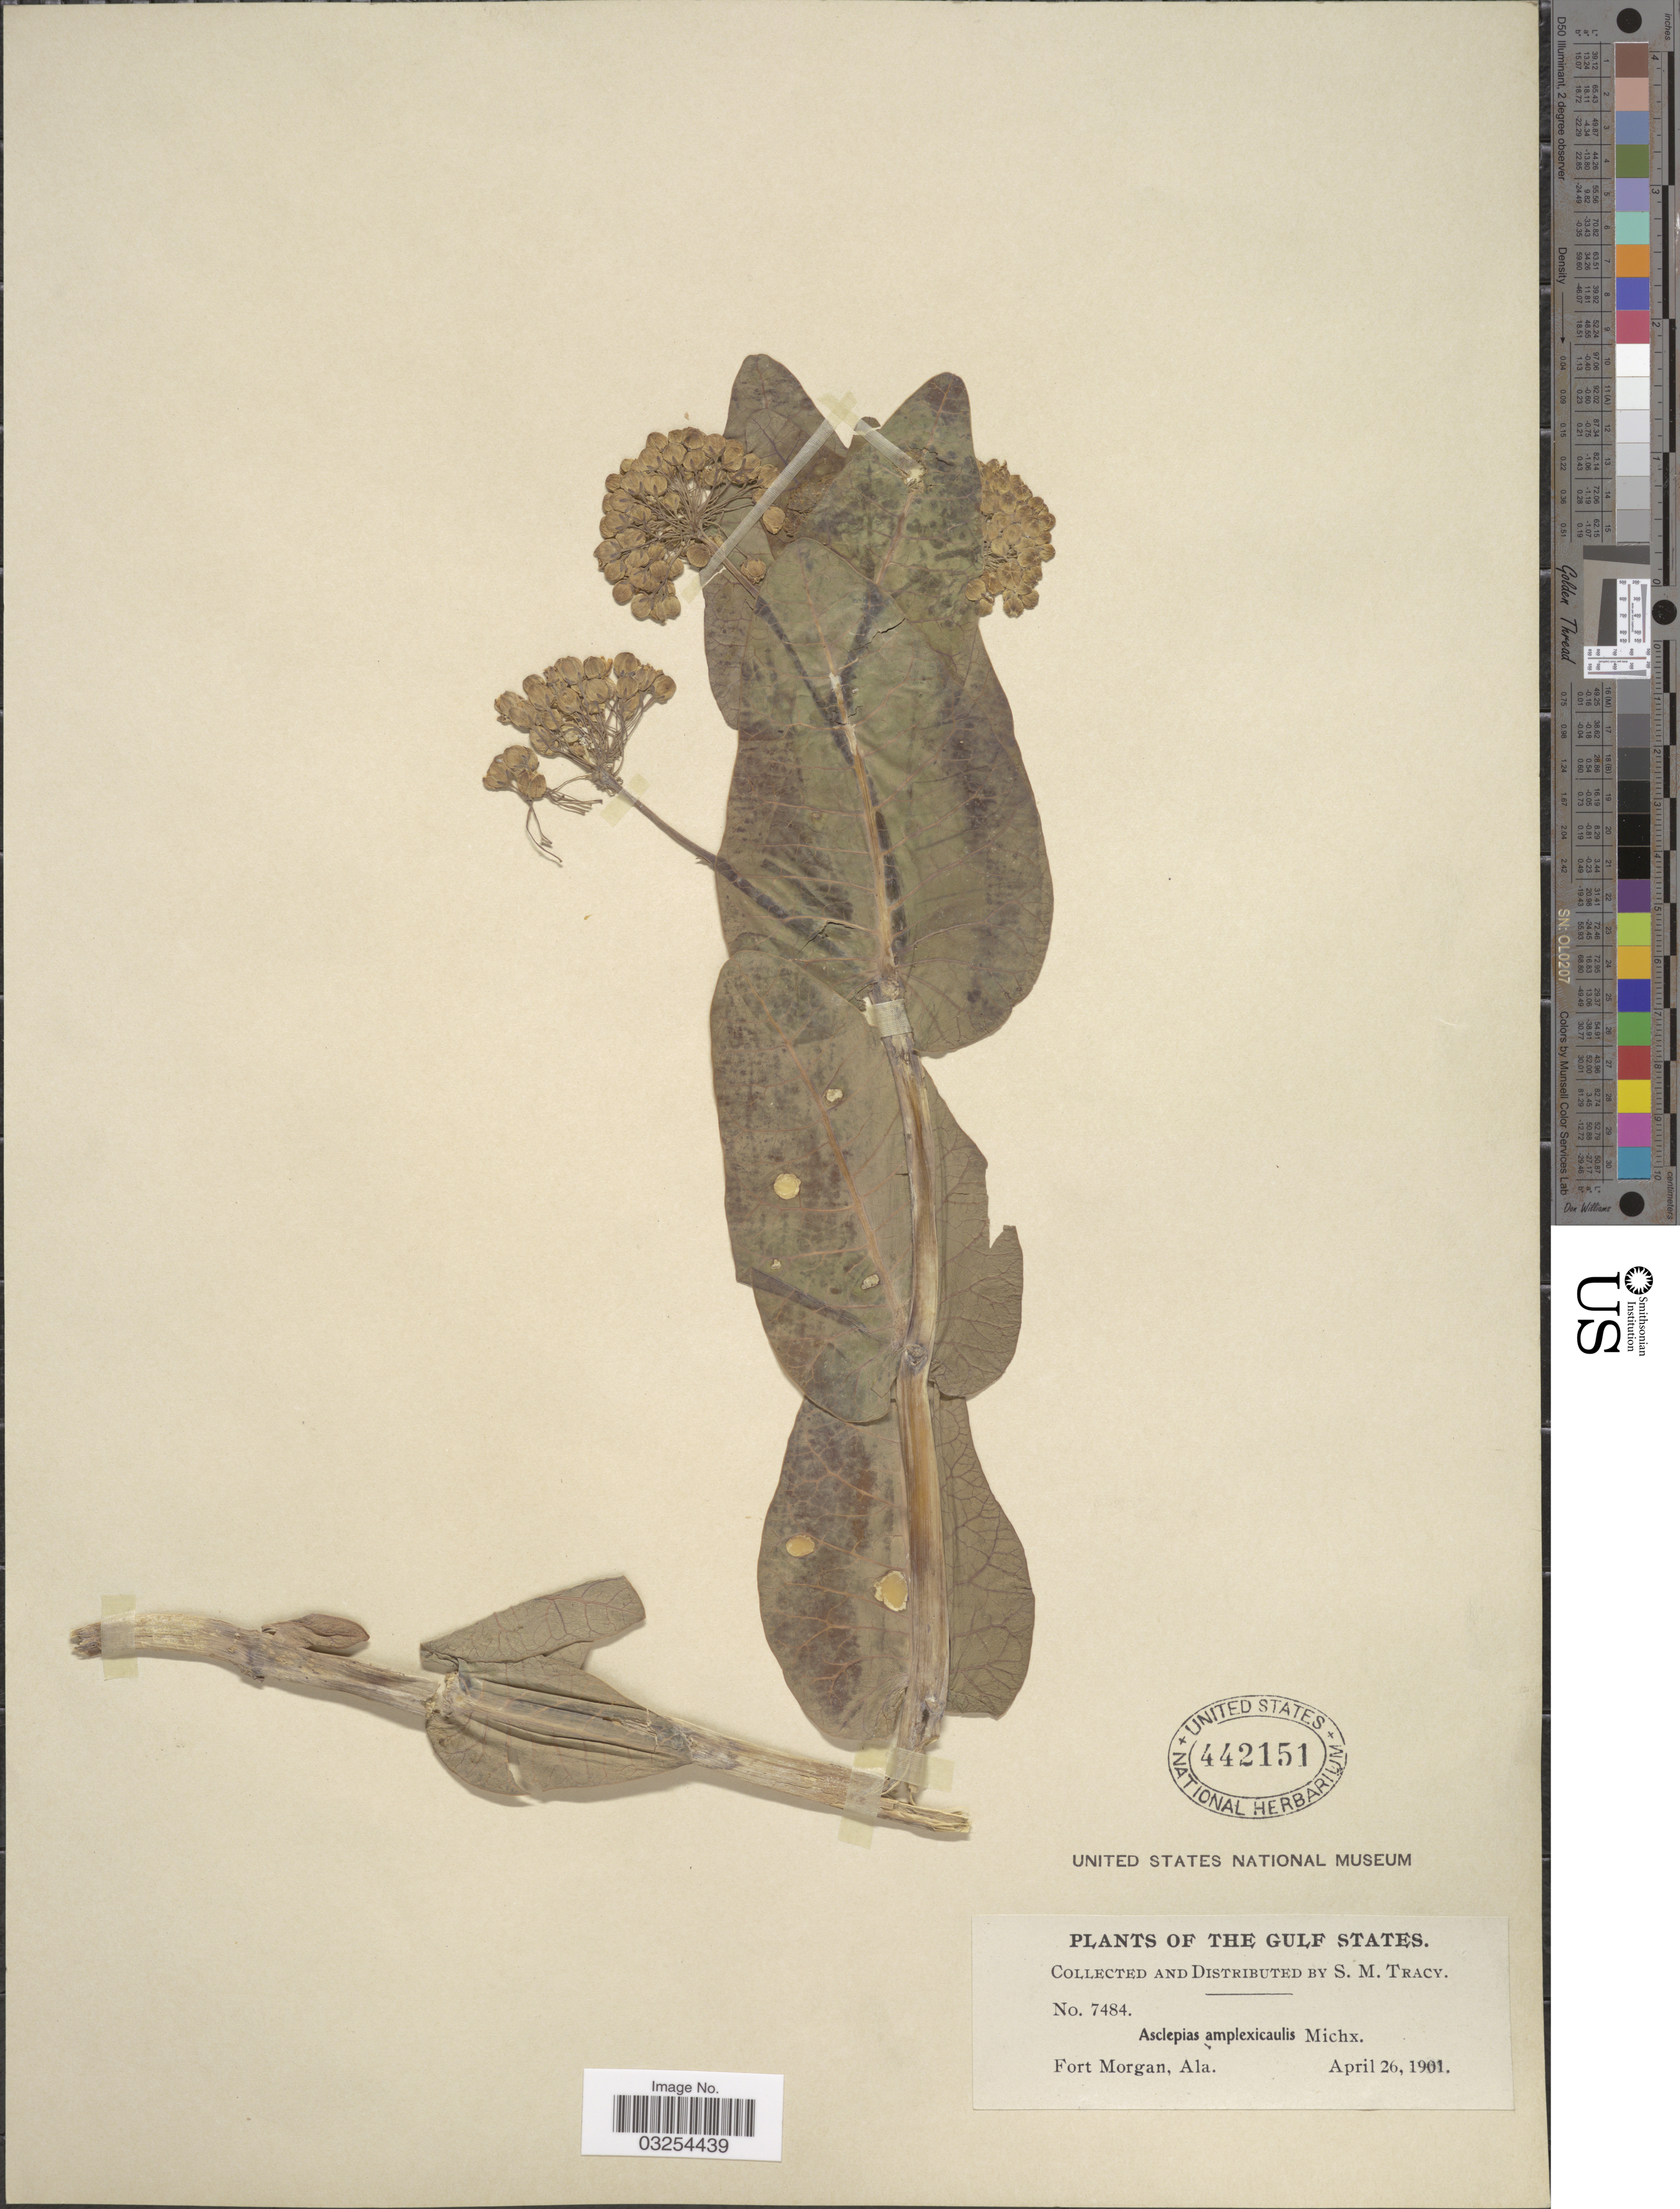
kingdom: Plantae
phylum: Tracheophyta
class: Magnoliopsida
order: Gentianales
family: Apocynaceae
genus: Asclepias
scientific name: Asclepias humistrata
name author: Walter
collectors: S. M. Tracy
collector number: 7484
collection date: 1901-04-26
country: United States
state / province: Florida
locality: The Gulf States. Fort Morgan.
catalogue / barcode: US 442151